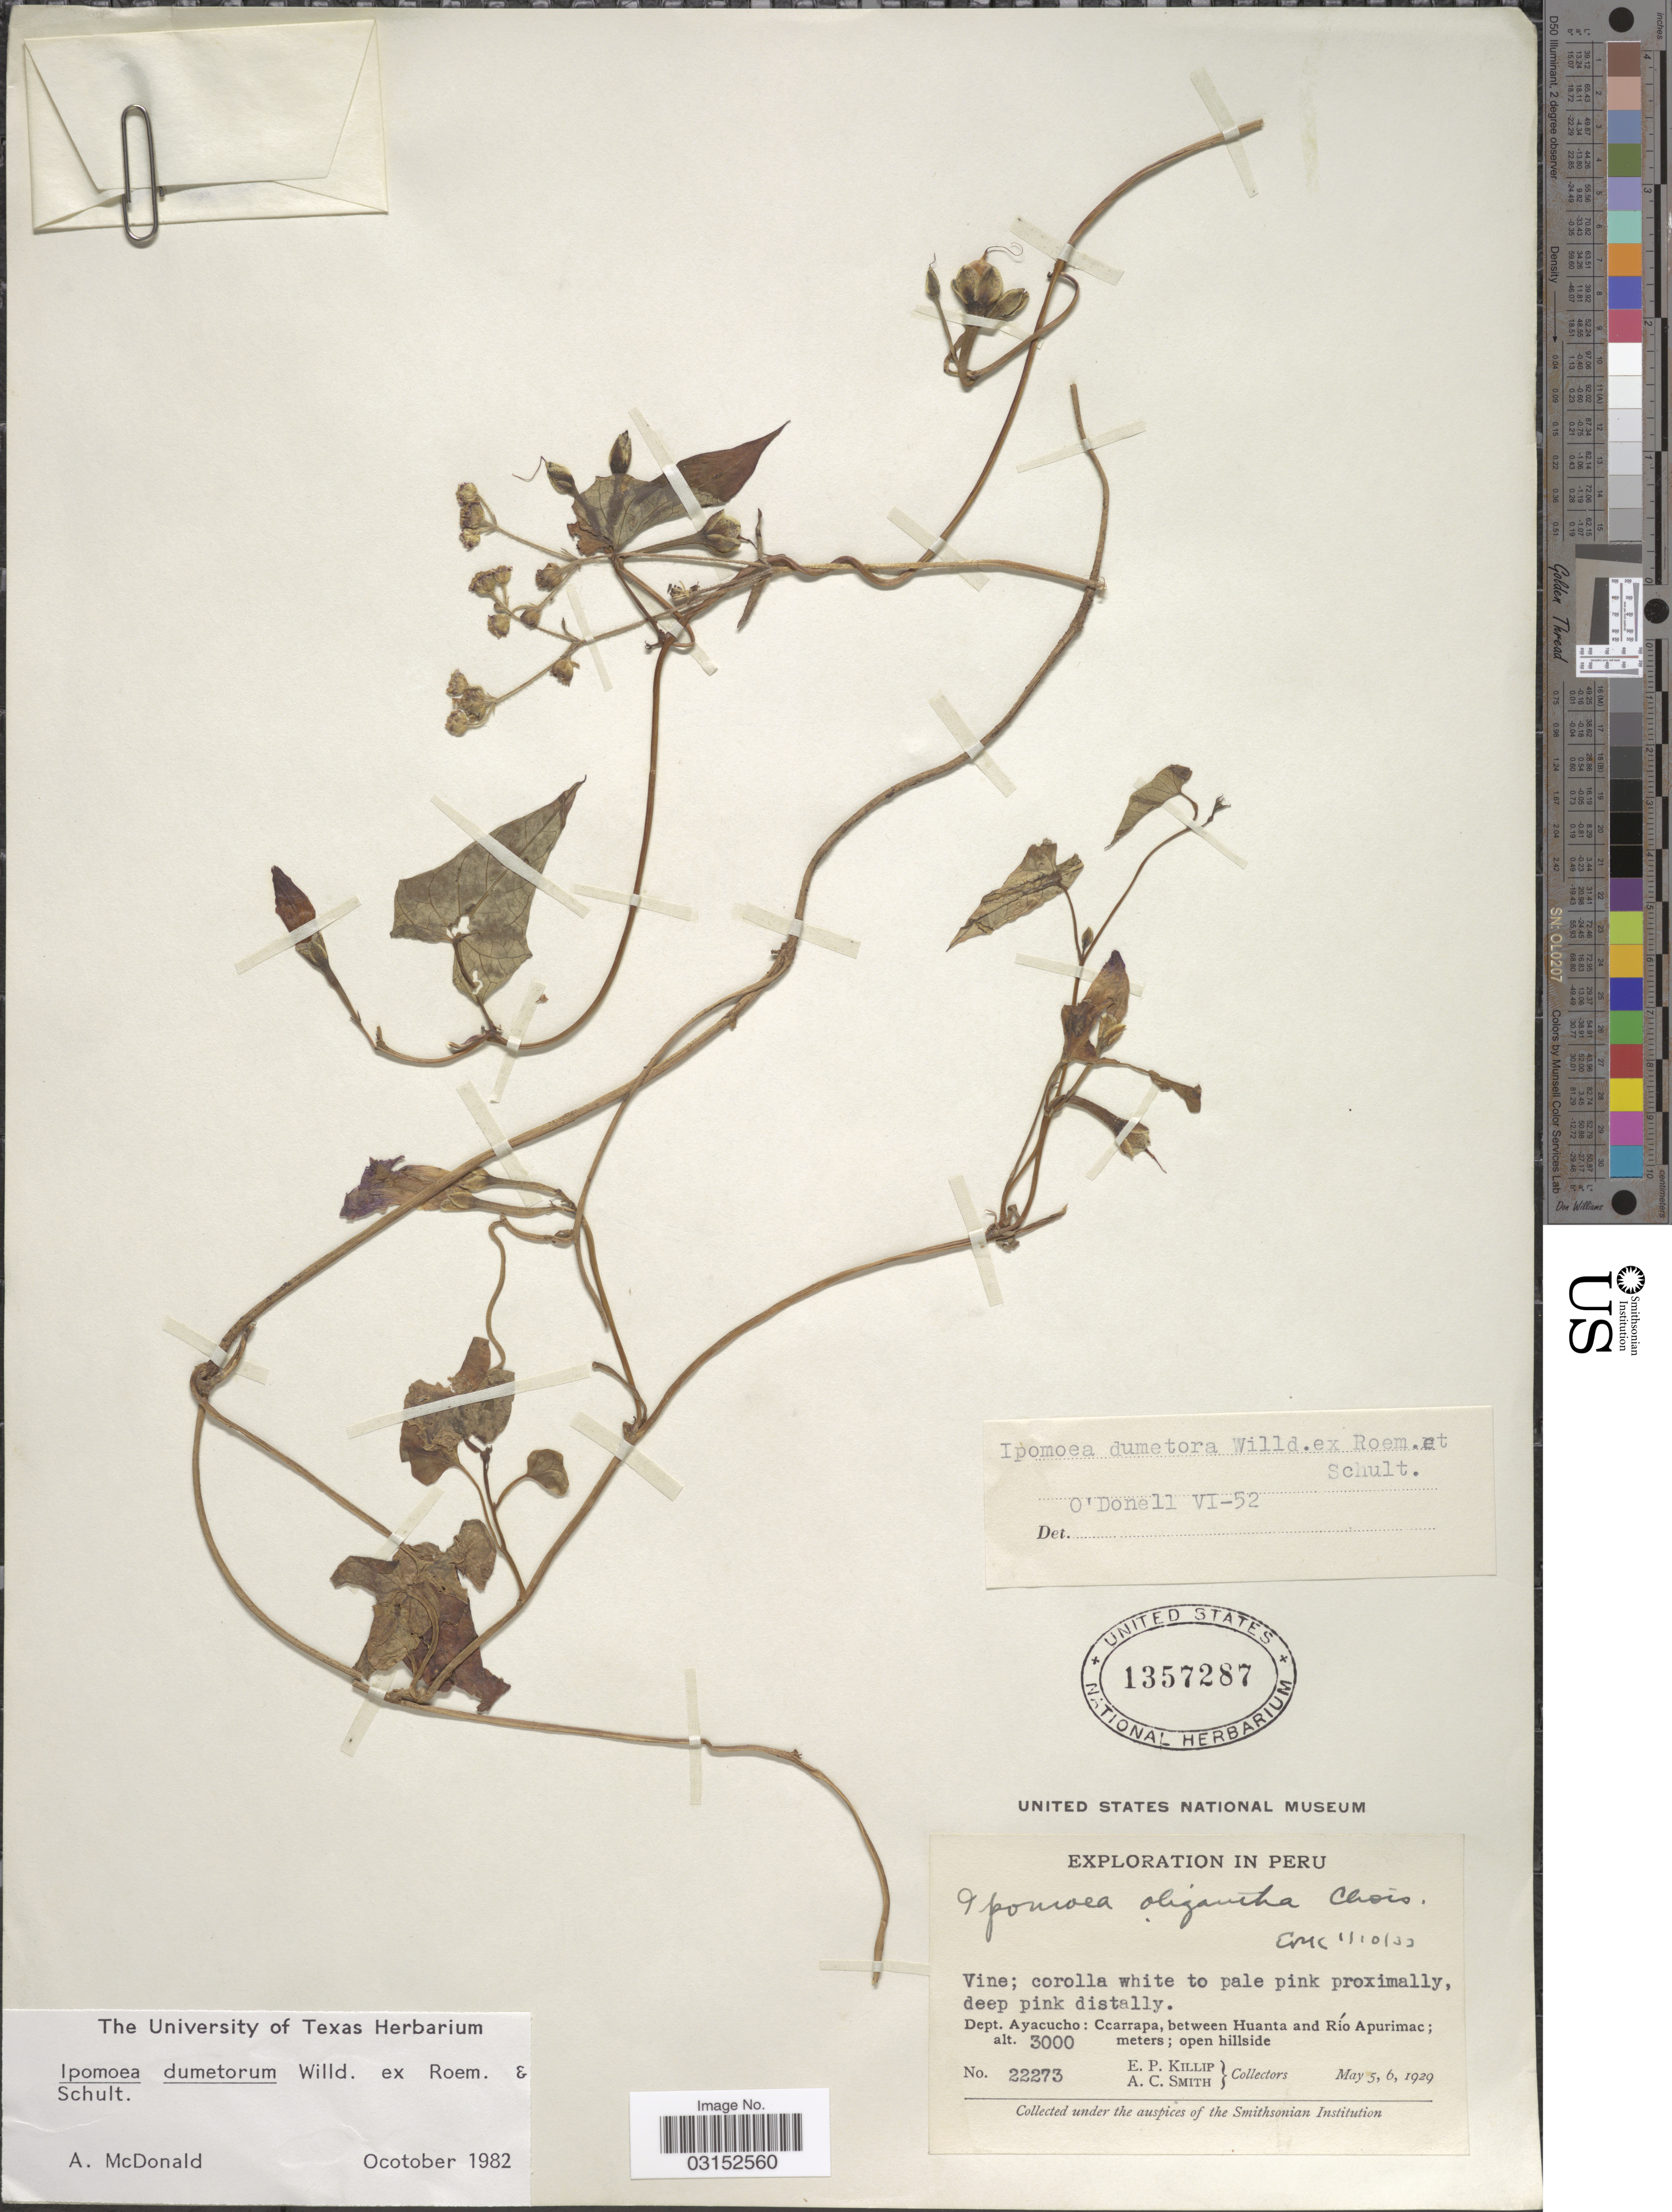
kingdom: Plantae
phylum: Tracheophyta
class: Magnoliopsida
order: Solanales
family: Convolvulaceae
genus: Ipomoea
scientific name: Ipomoea dumetorum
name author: Willd.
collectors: E. P. Killip & A. C. Smith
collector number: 22273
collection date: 1929-05-05/1929-05-06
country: Peru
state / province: Ayacucho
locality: Dept. Ayacucho: Ccarrapa, between Huanta and Río Apurimac.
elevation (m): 3000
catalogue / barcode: US 1357287